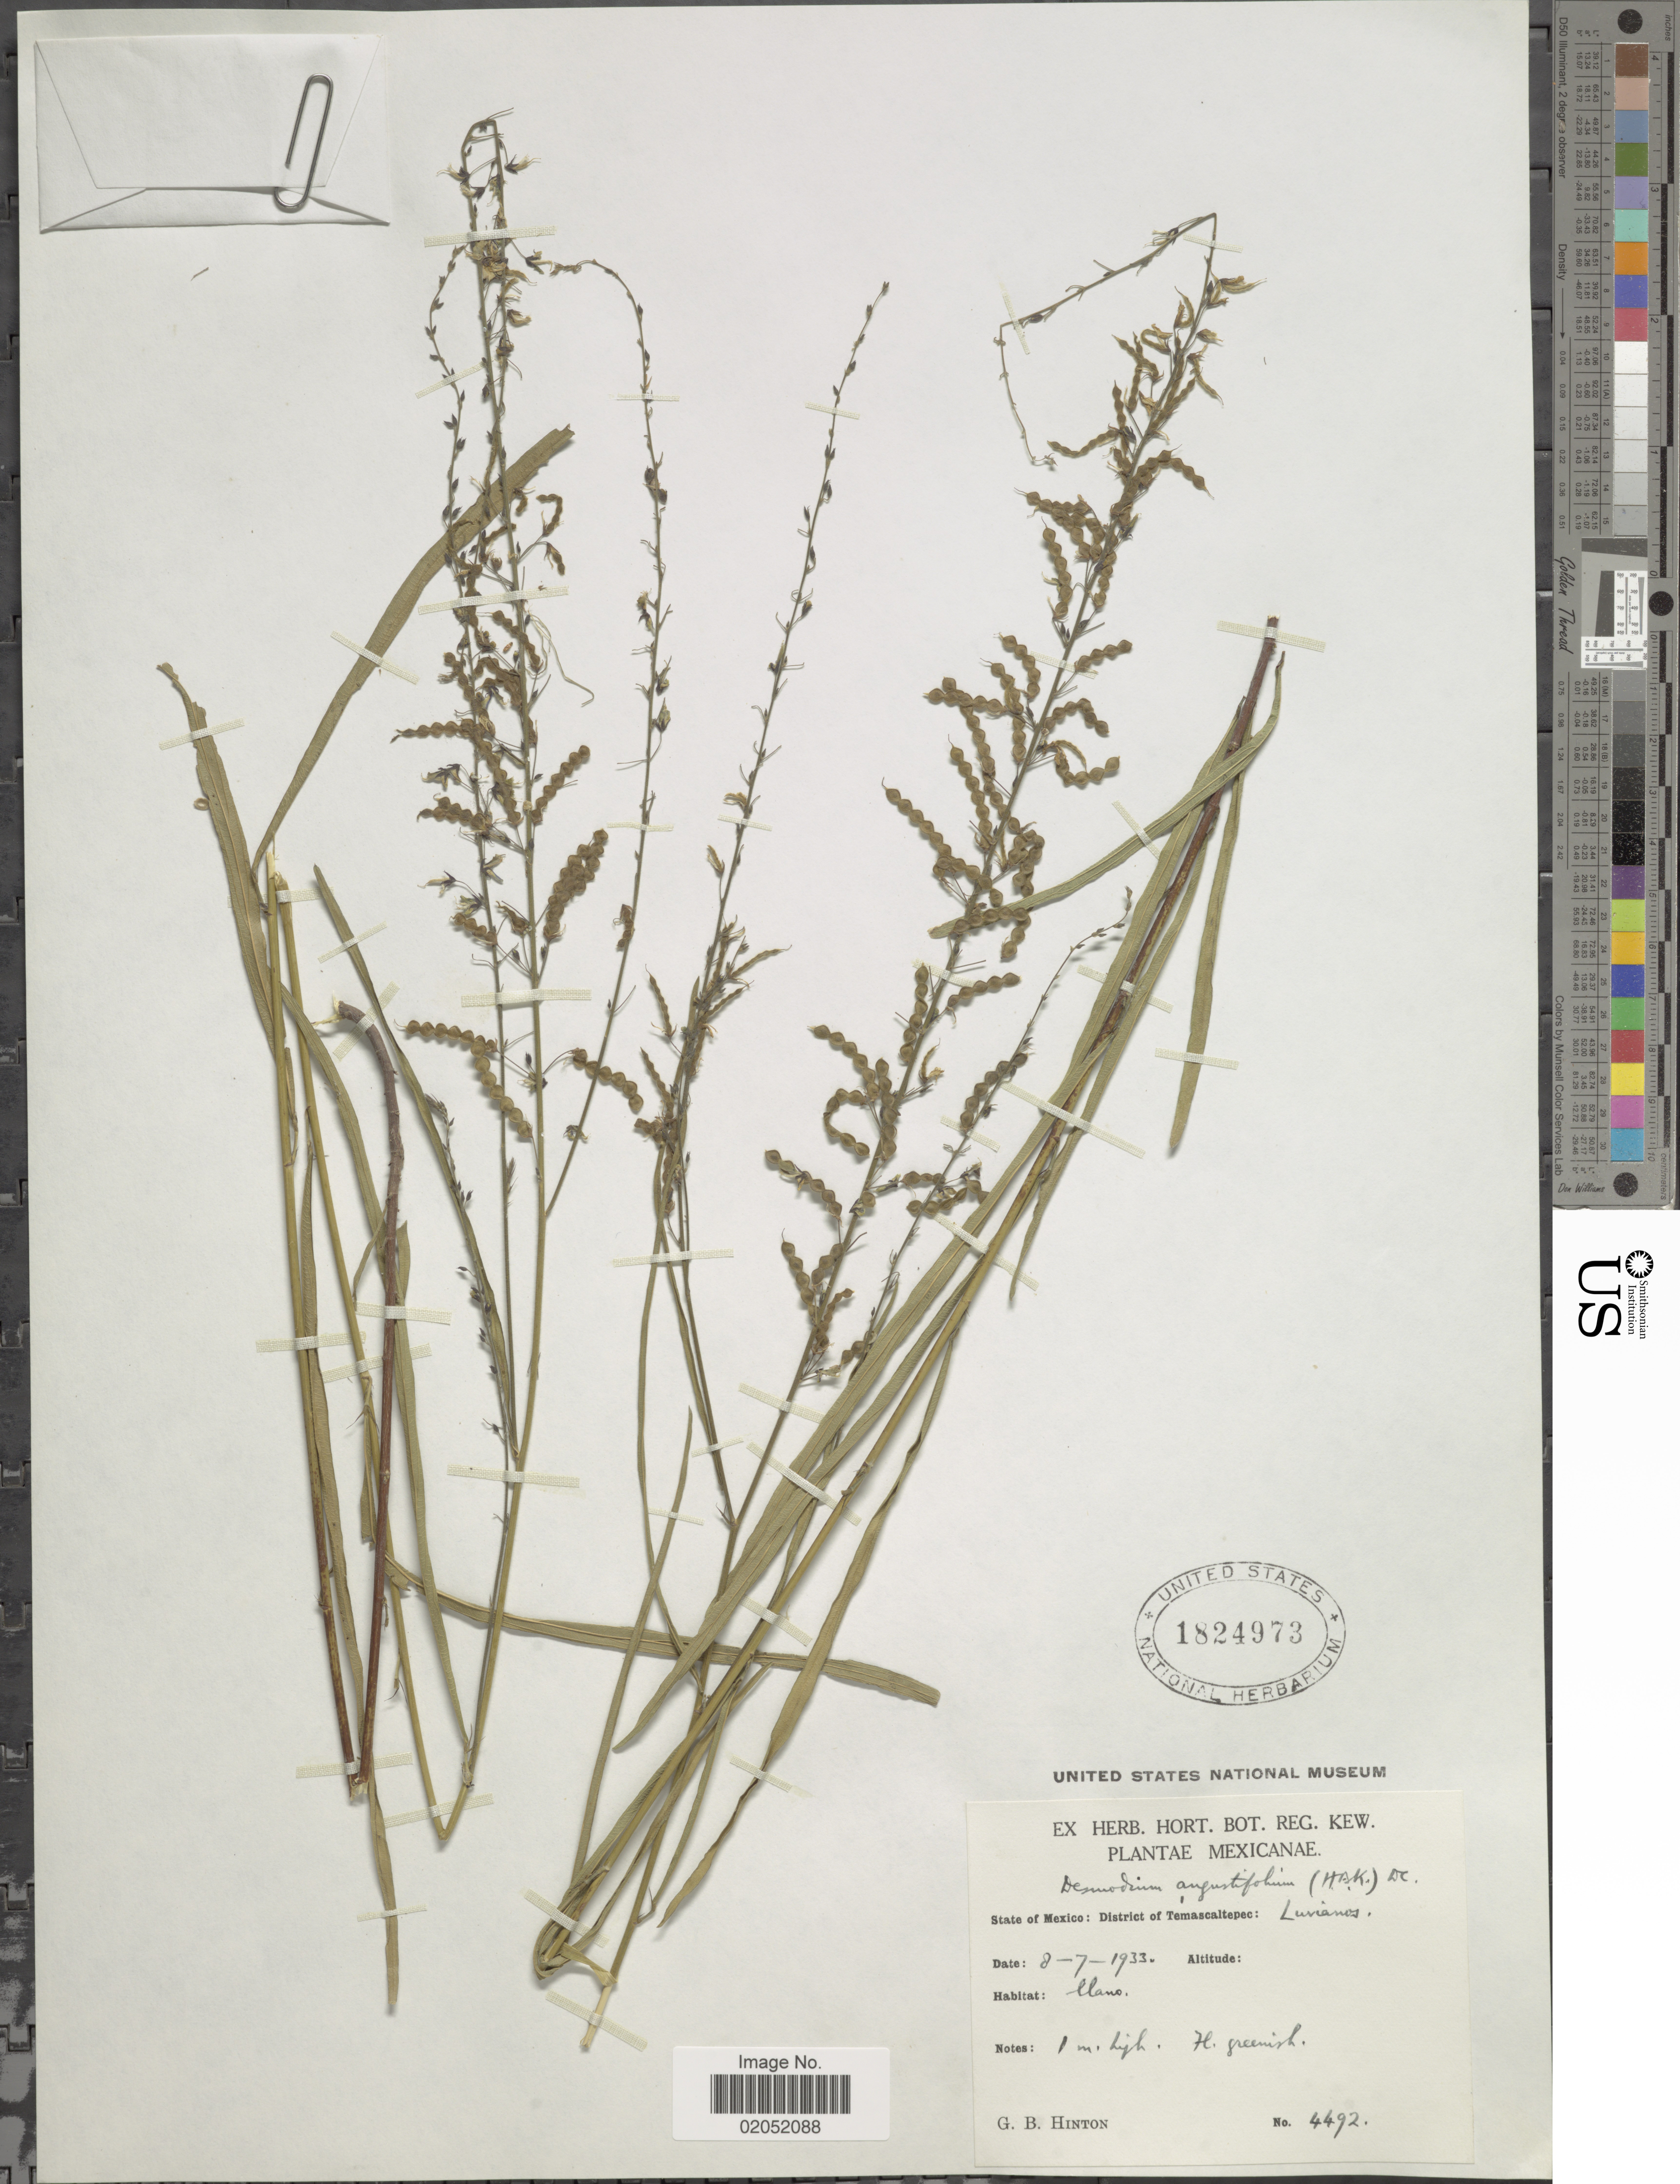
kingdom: Plantae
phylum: Tracheophyta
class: Magnoliopsida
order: Fabales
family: Fabaceae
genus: Desmodium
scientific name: Desmodium angustifolium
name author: (Kunth) DC.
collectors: G. B. Hinton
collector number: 4492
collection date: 1933-07-08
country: Mexico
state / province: México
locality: District of Temascaltepec, Luvianos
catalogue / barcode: US 1824973